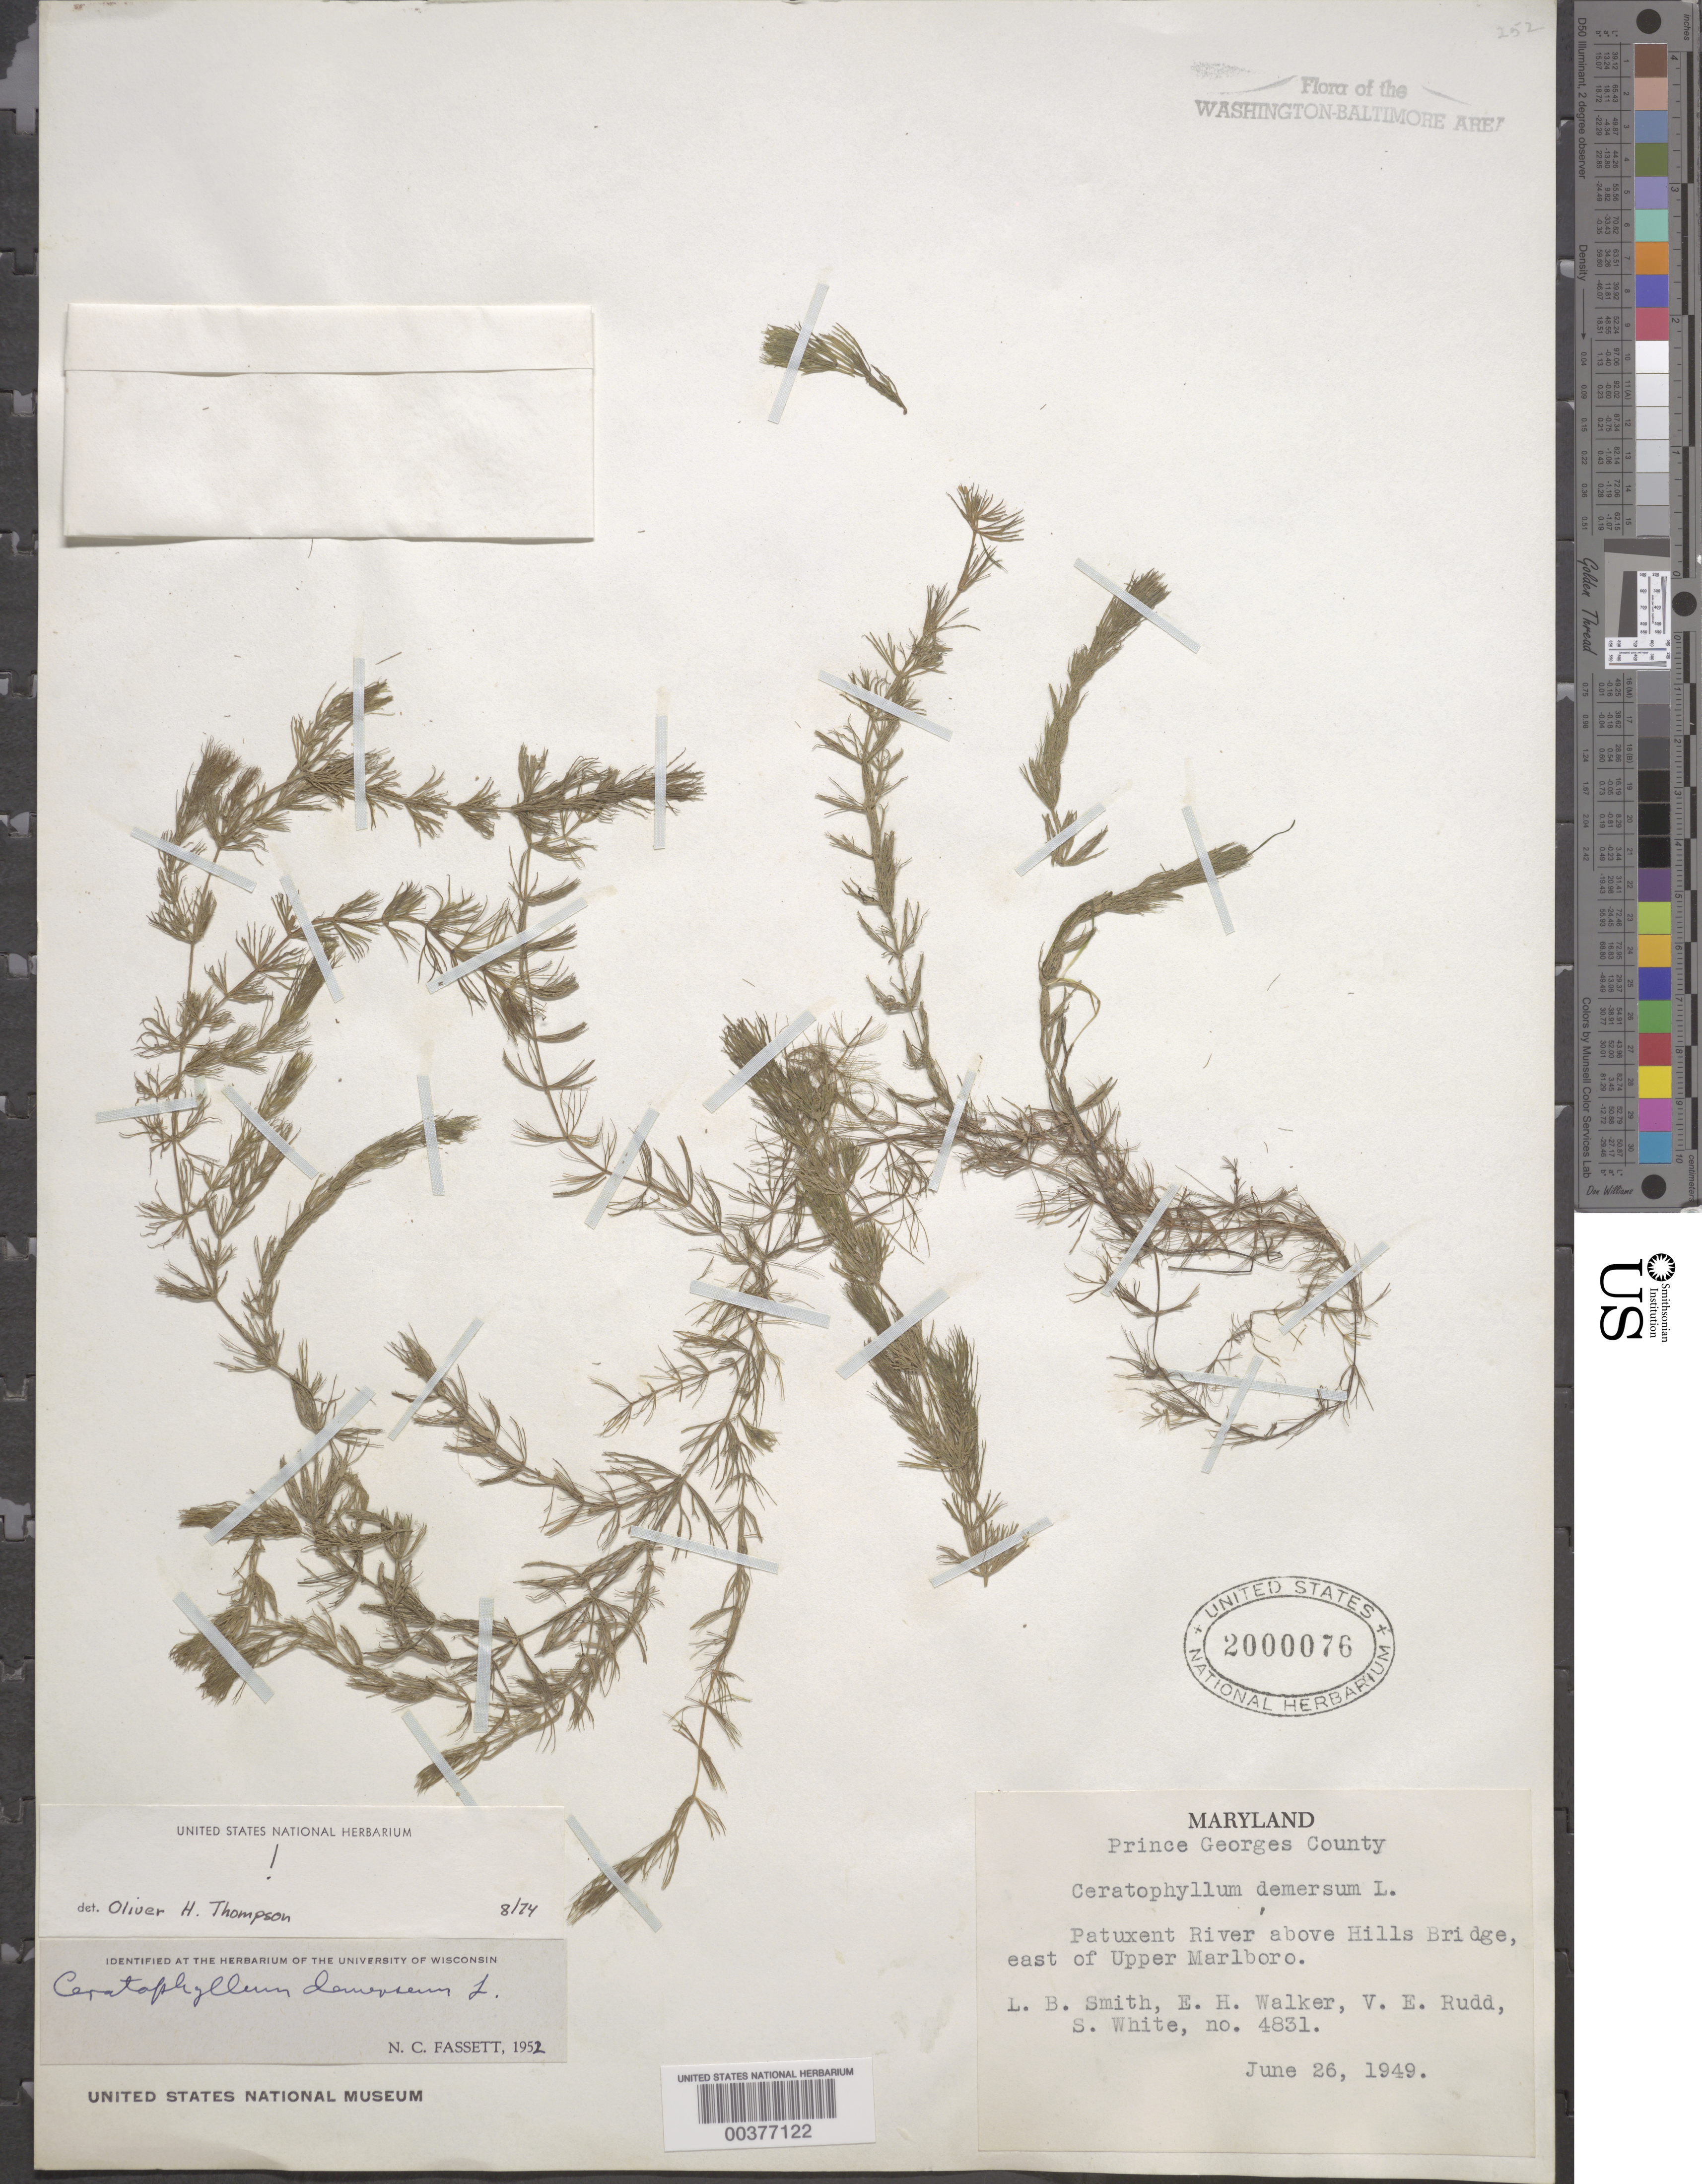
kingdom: Plantae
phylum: Tracheophyta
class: Magnoliopsida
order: Ceratophyllales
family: Ceratophyllaceae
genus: Ceratophyllum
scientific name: Ceratophyllum demersum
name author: L.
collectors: L. Smith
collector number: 4831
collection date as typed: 26 Jun 1949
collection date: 1949-06-26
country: United States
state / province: Maryland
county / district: Prince George's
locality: Patuxent River above Hills Bridge, east of Upper Marlboro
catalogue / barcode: US 2000076